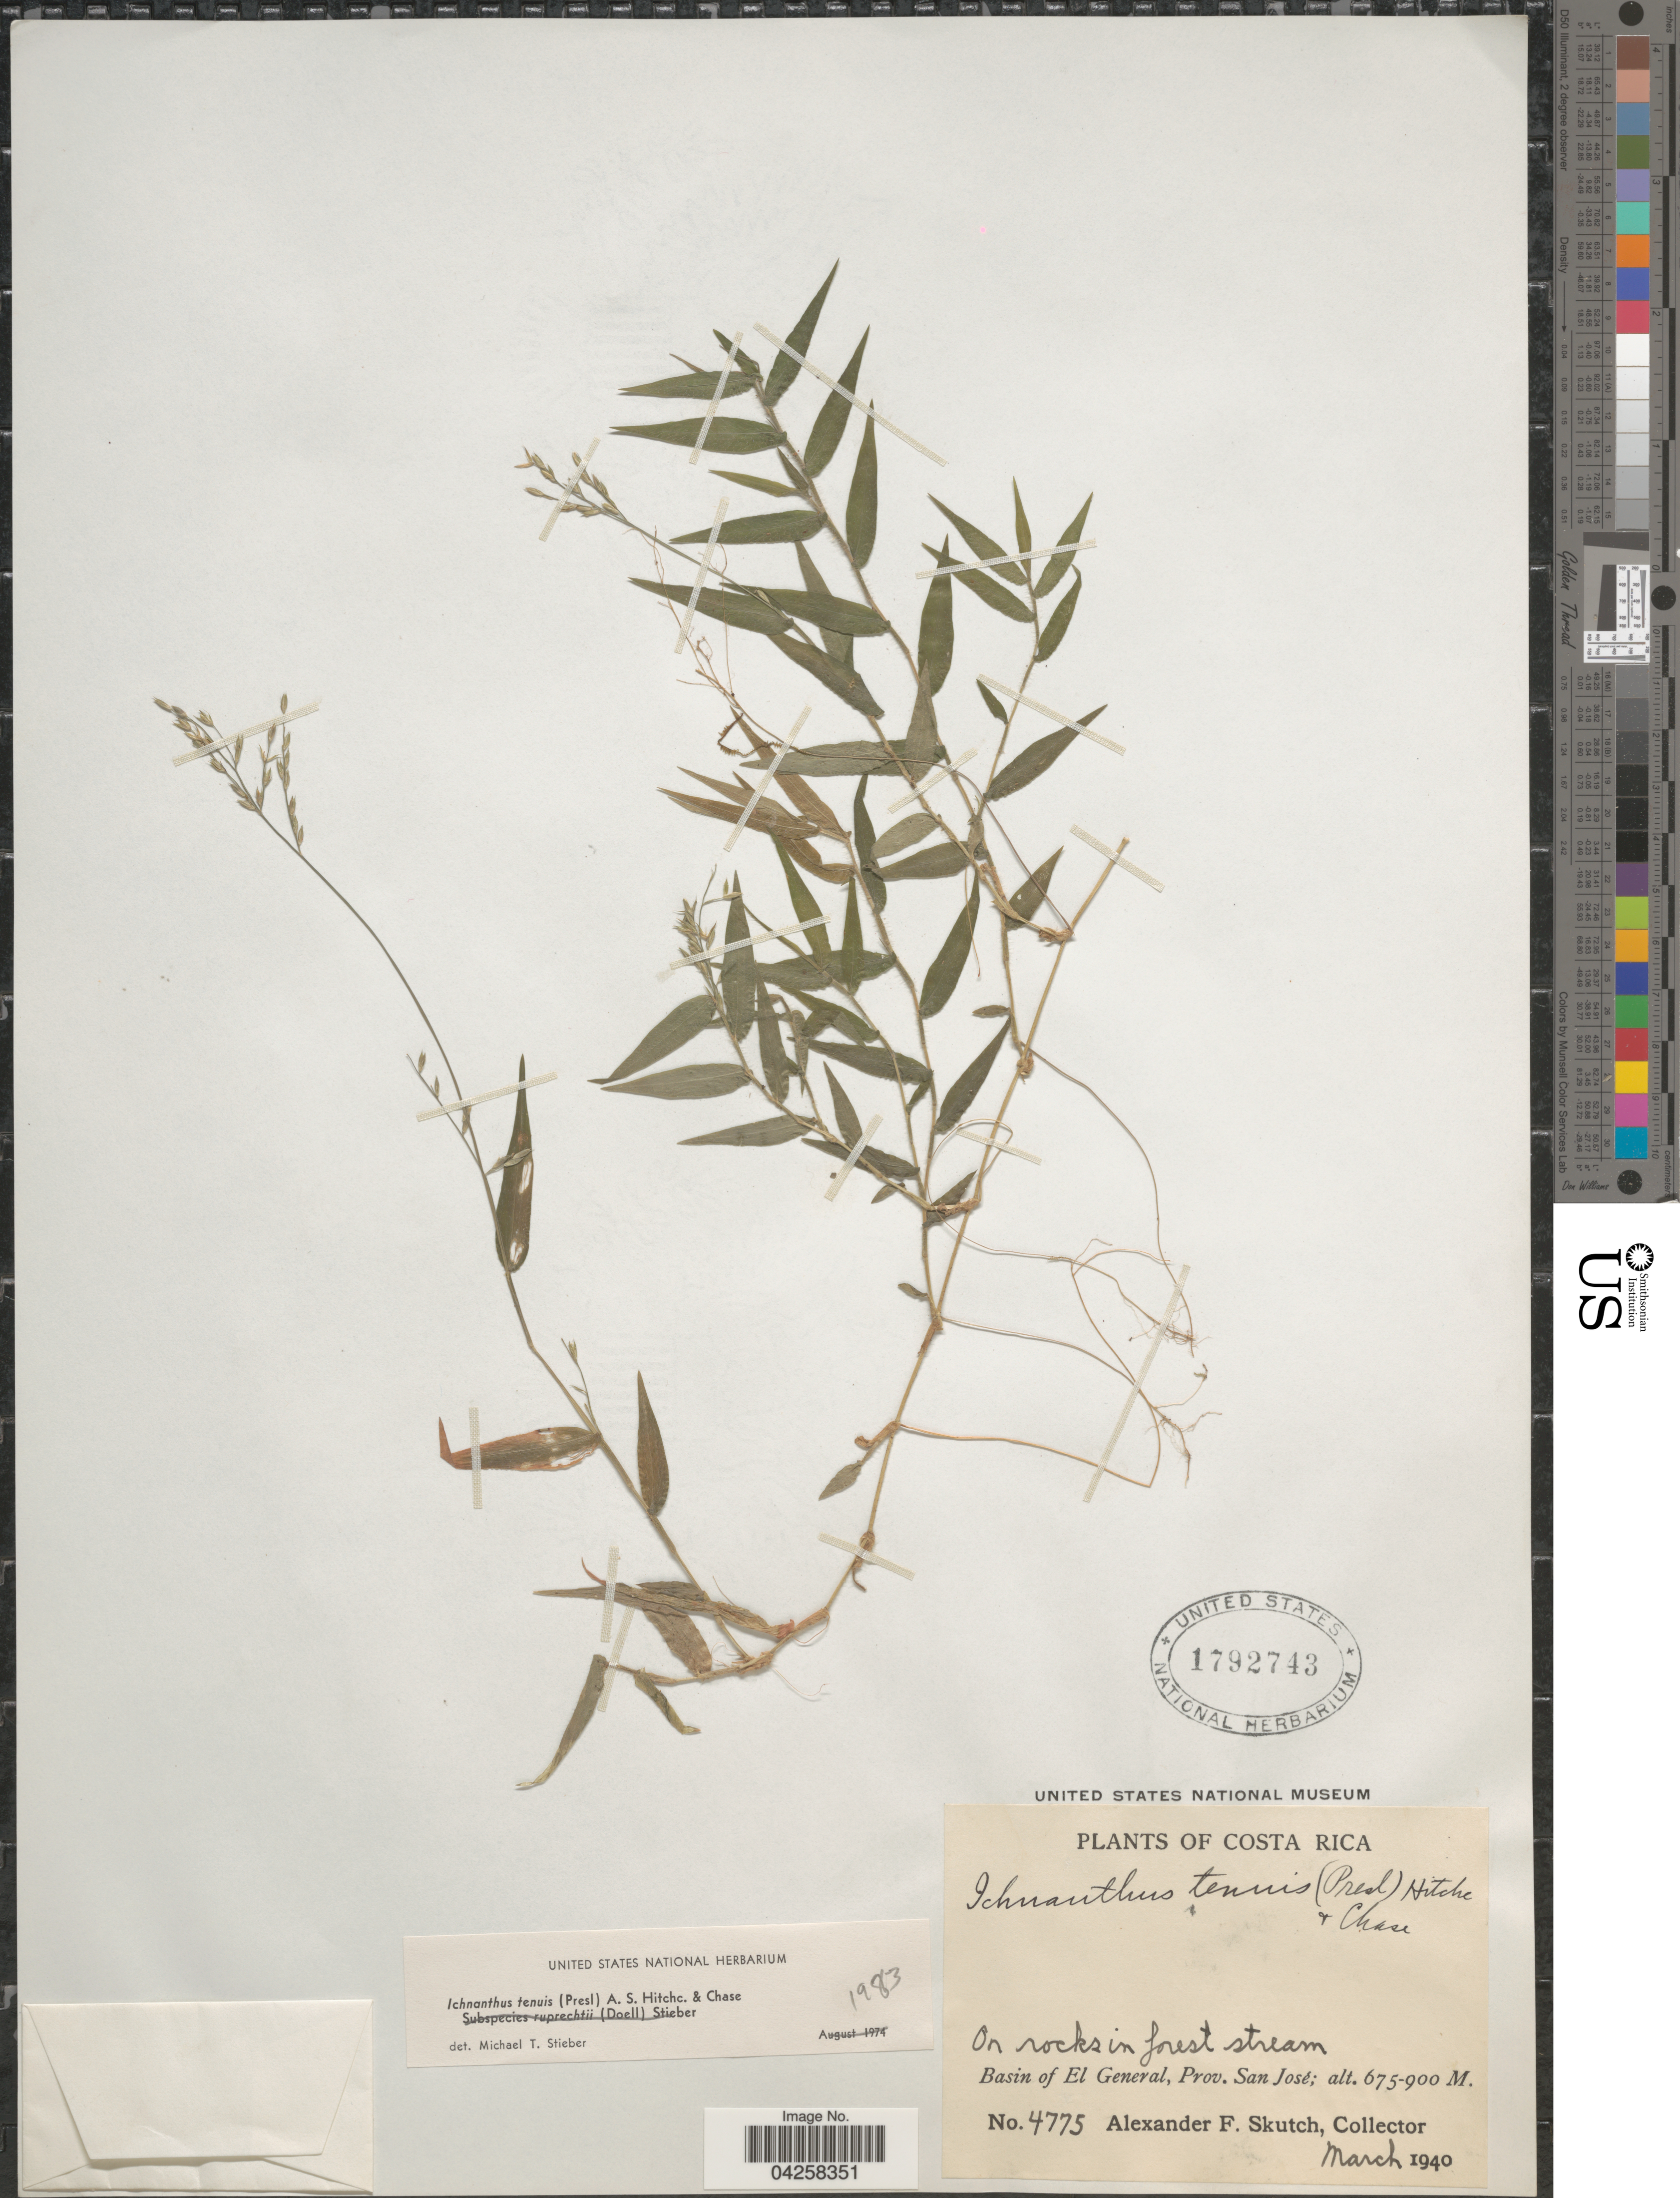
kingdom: Plantae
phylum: Tracheophyta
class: Liliopsida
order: Poales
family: Poaceae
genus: Ichnanthus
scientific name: Ichnanthus tenuis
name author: (J. Presl) Hitchc. & Chase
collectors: A. F. Skutch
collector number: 4775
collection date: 1940-03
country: Costa Rica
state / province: San José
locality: Basin of El General.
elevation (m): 675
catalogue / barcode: US 1792743